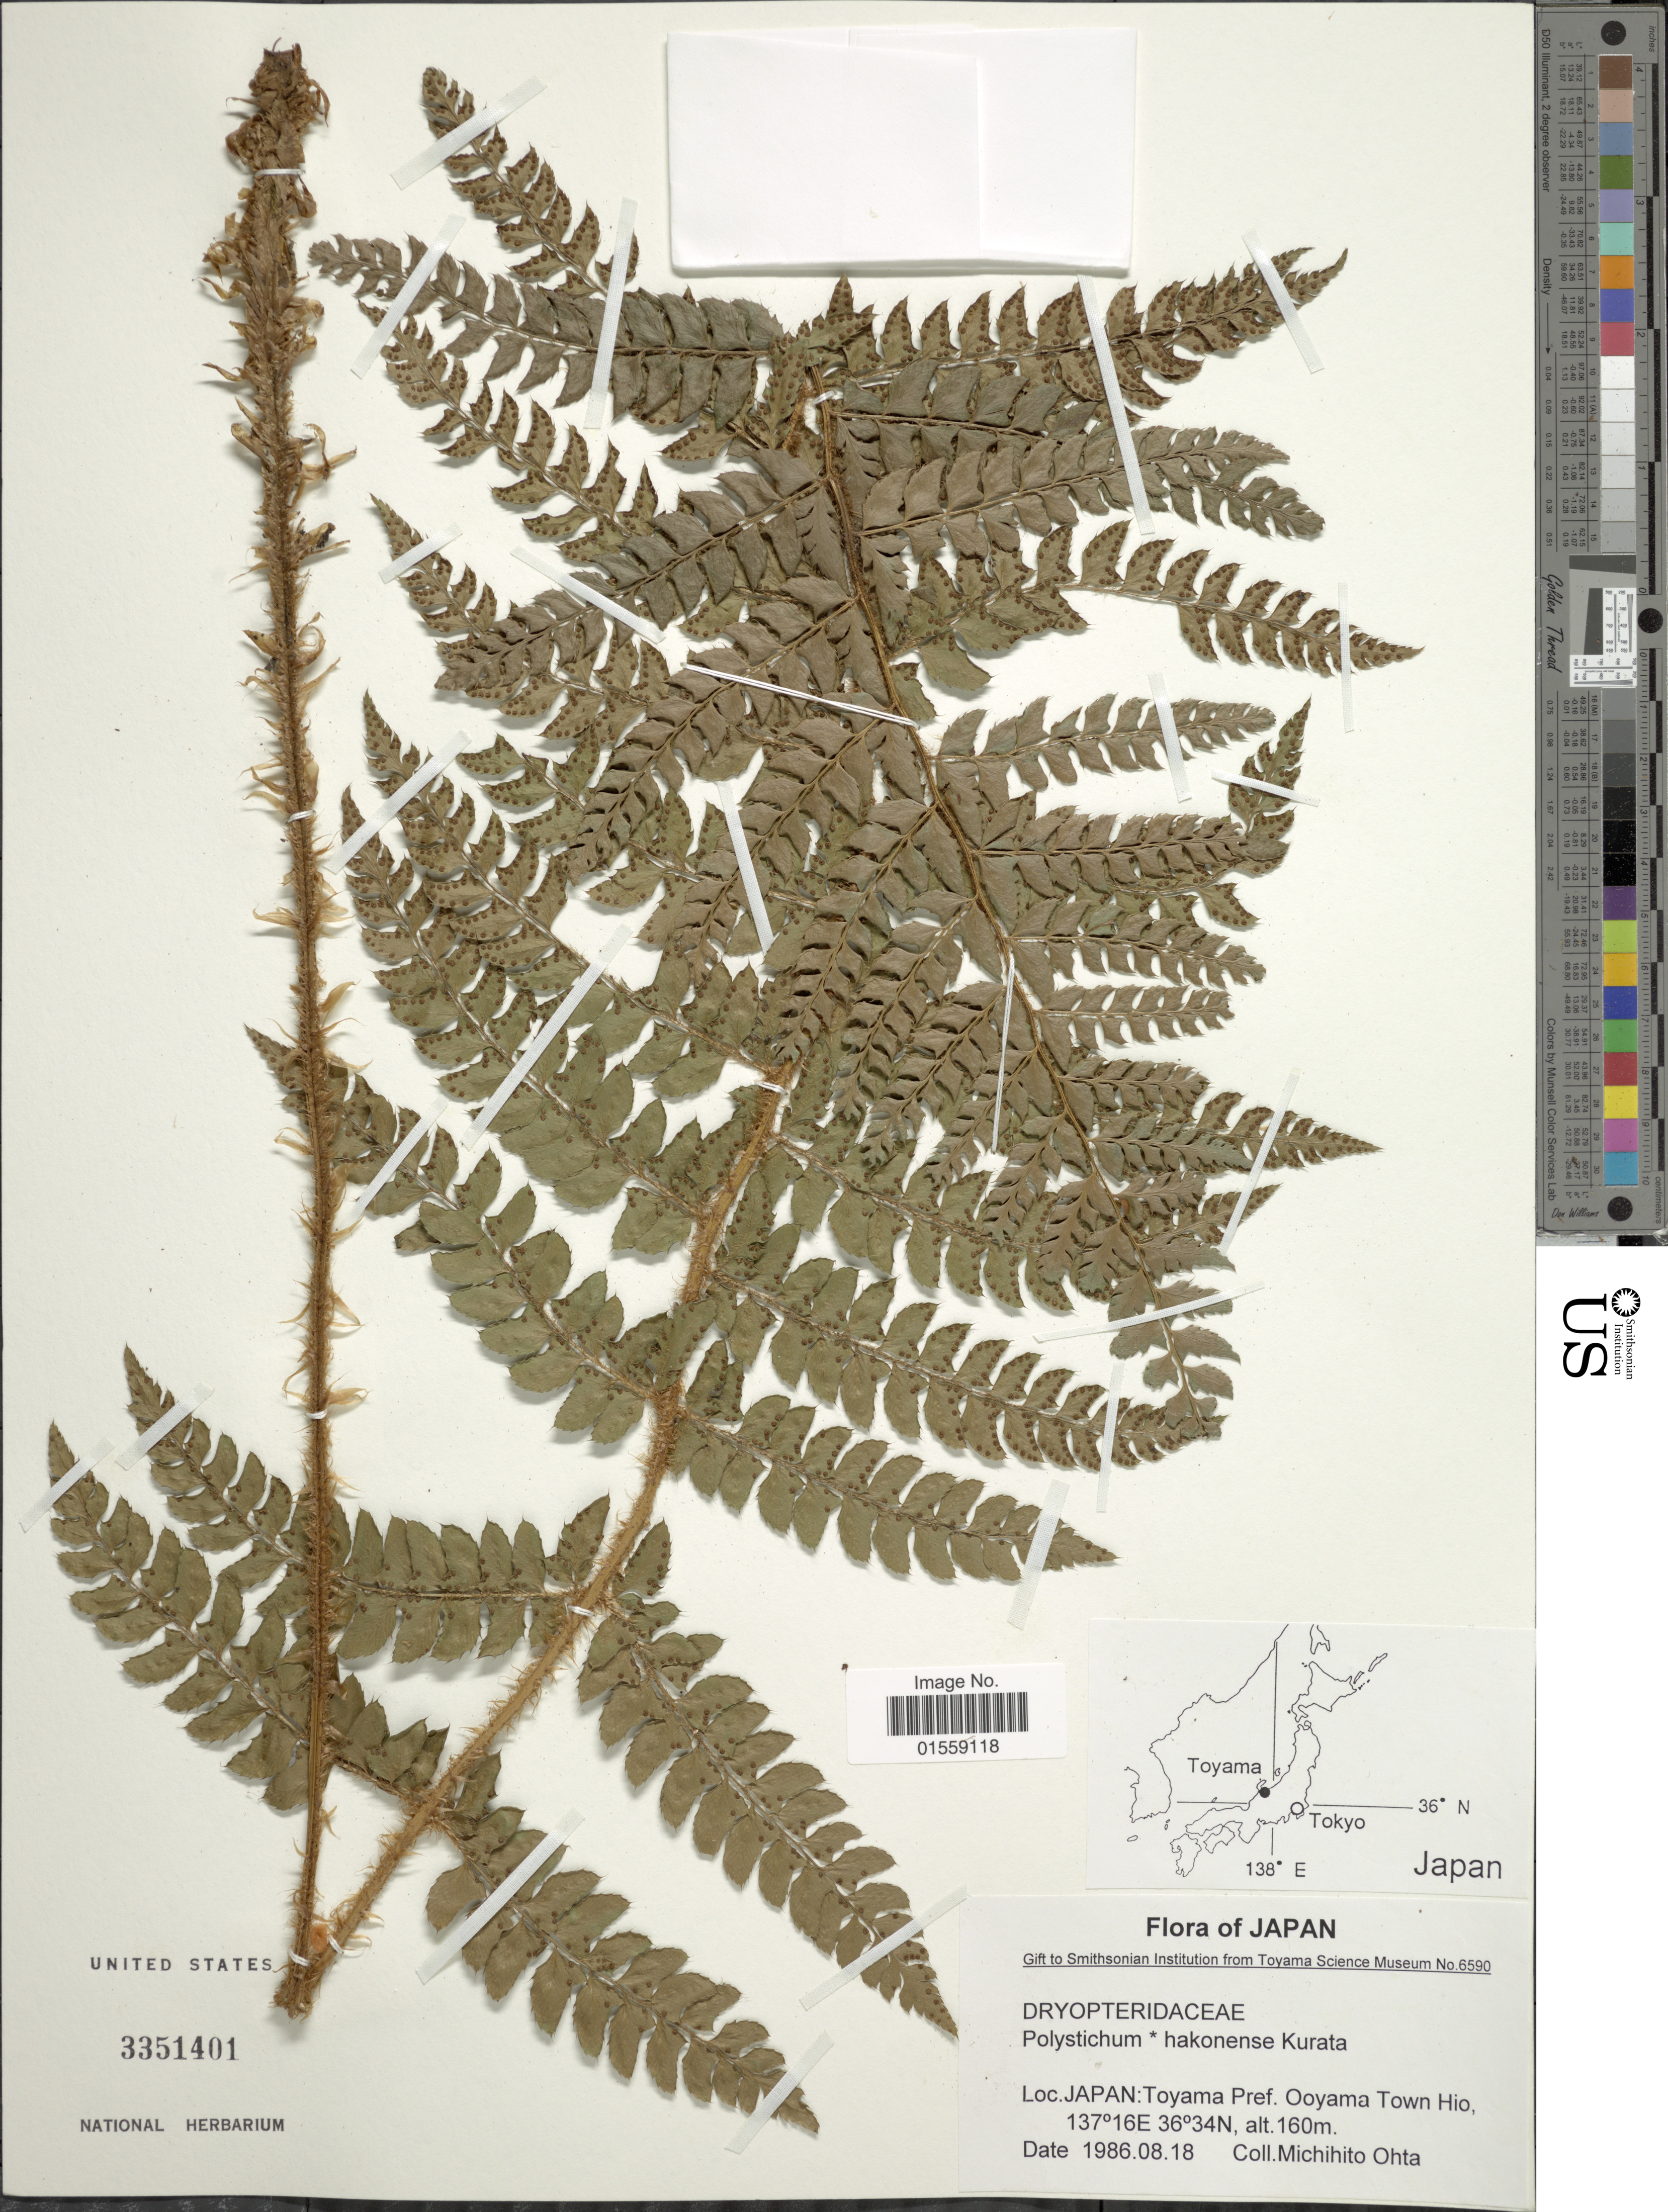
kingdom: Plantae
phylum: Tracheophyta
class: Polypodiopsida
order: Polypodiales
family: Dryopteridaceae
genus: Polystichum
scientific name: Polystichum x hakonense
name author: Sa. Kurata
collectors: M. Ohta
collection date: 1986-08-18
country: Japan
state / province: Toyama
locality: Japan: Toyama Pref. Ooyama Town Hio.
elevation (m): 160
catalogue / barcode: US 3351401